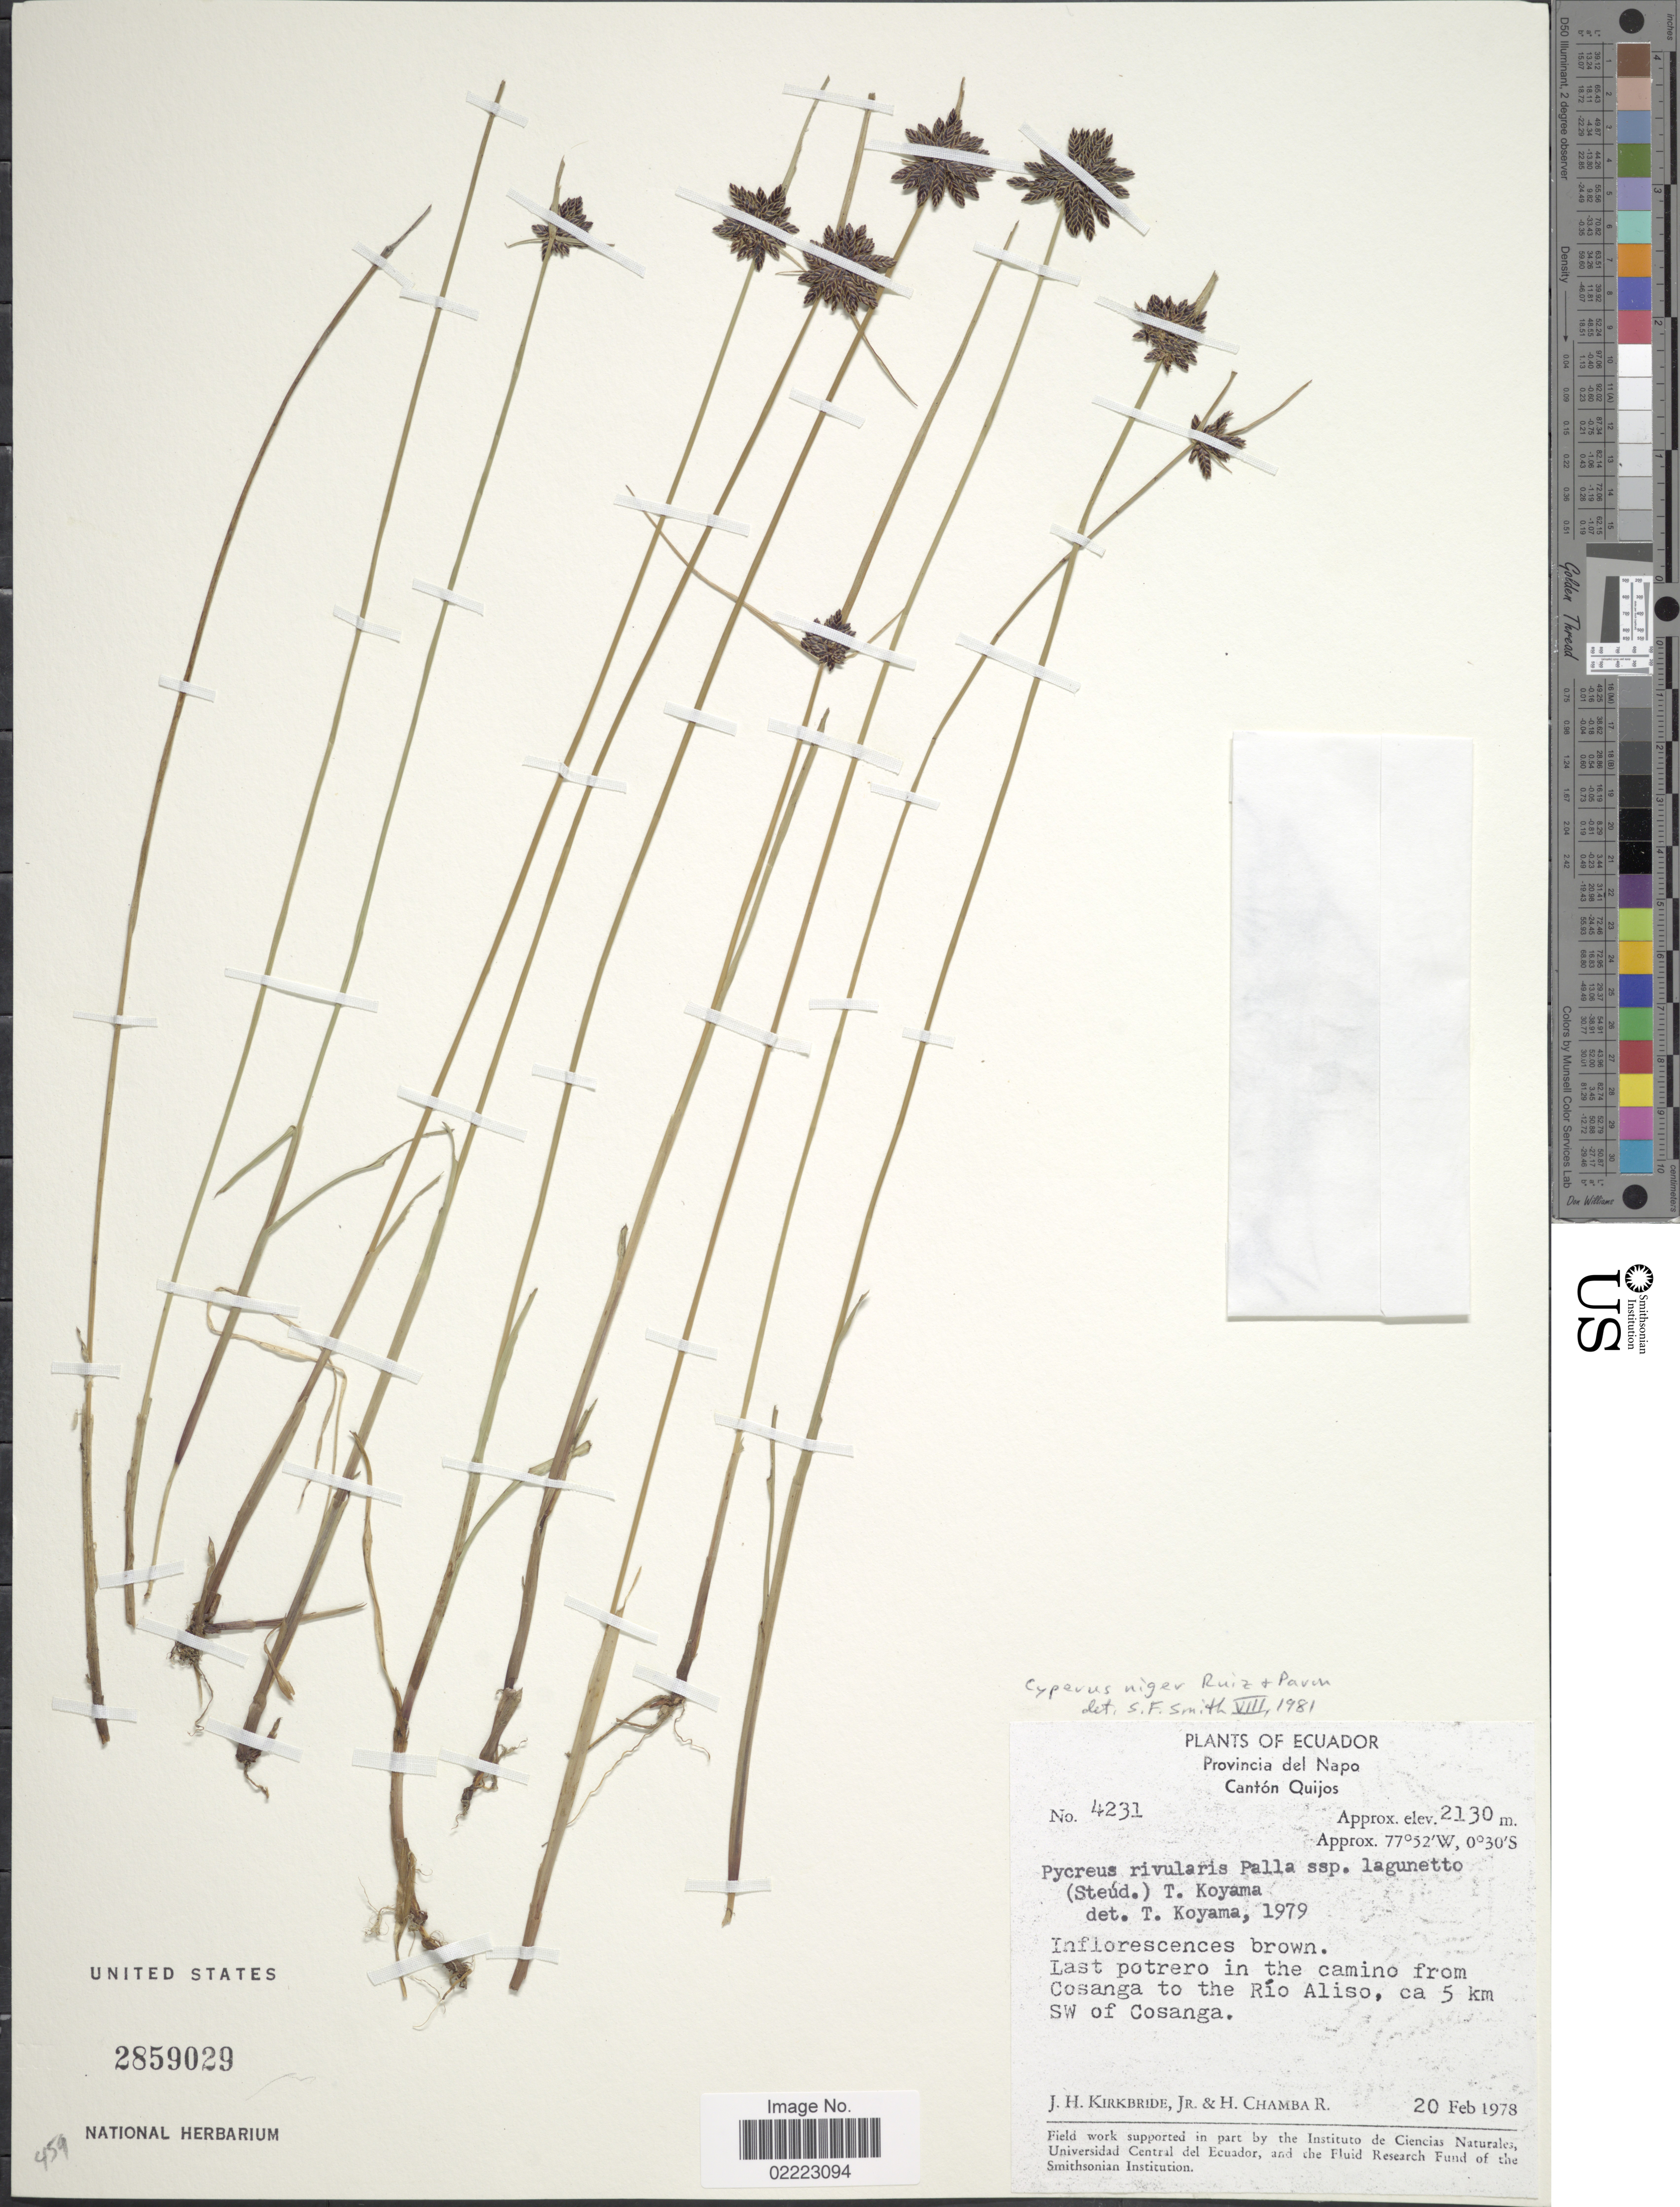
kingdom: Plantae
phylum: Tracheophyta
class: Liliopsida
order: Poales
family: Cyperaceae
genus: Cyperus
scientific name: Cyperus niger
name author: Ruiz & Pav.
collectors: J. H. Kirkbride & H. Chamba R.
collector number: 4231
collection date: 1978-02-20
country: Ecuador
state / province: Napo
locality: Camtón Quijos, Las potrero in the camino from Cosanga to the Río Aliso, ca 5 km SW of Cosanga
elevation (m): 2130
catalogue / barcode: US 2859029